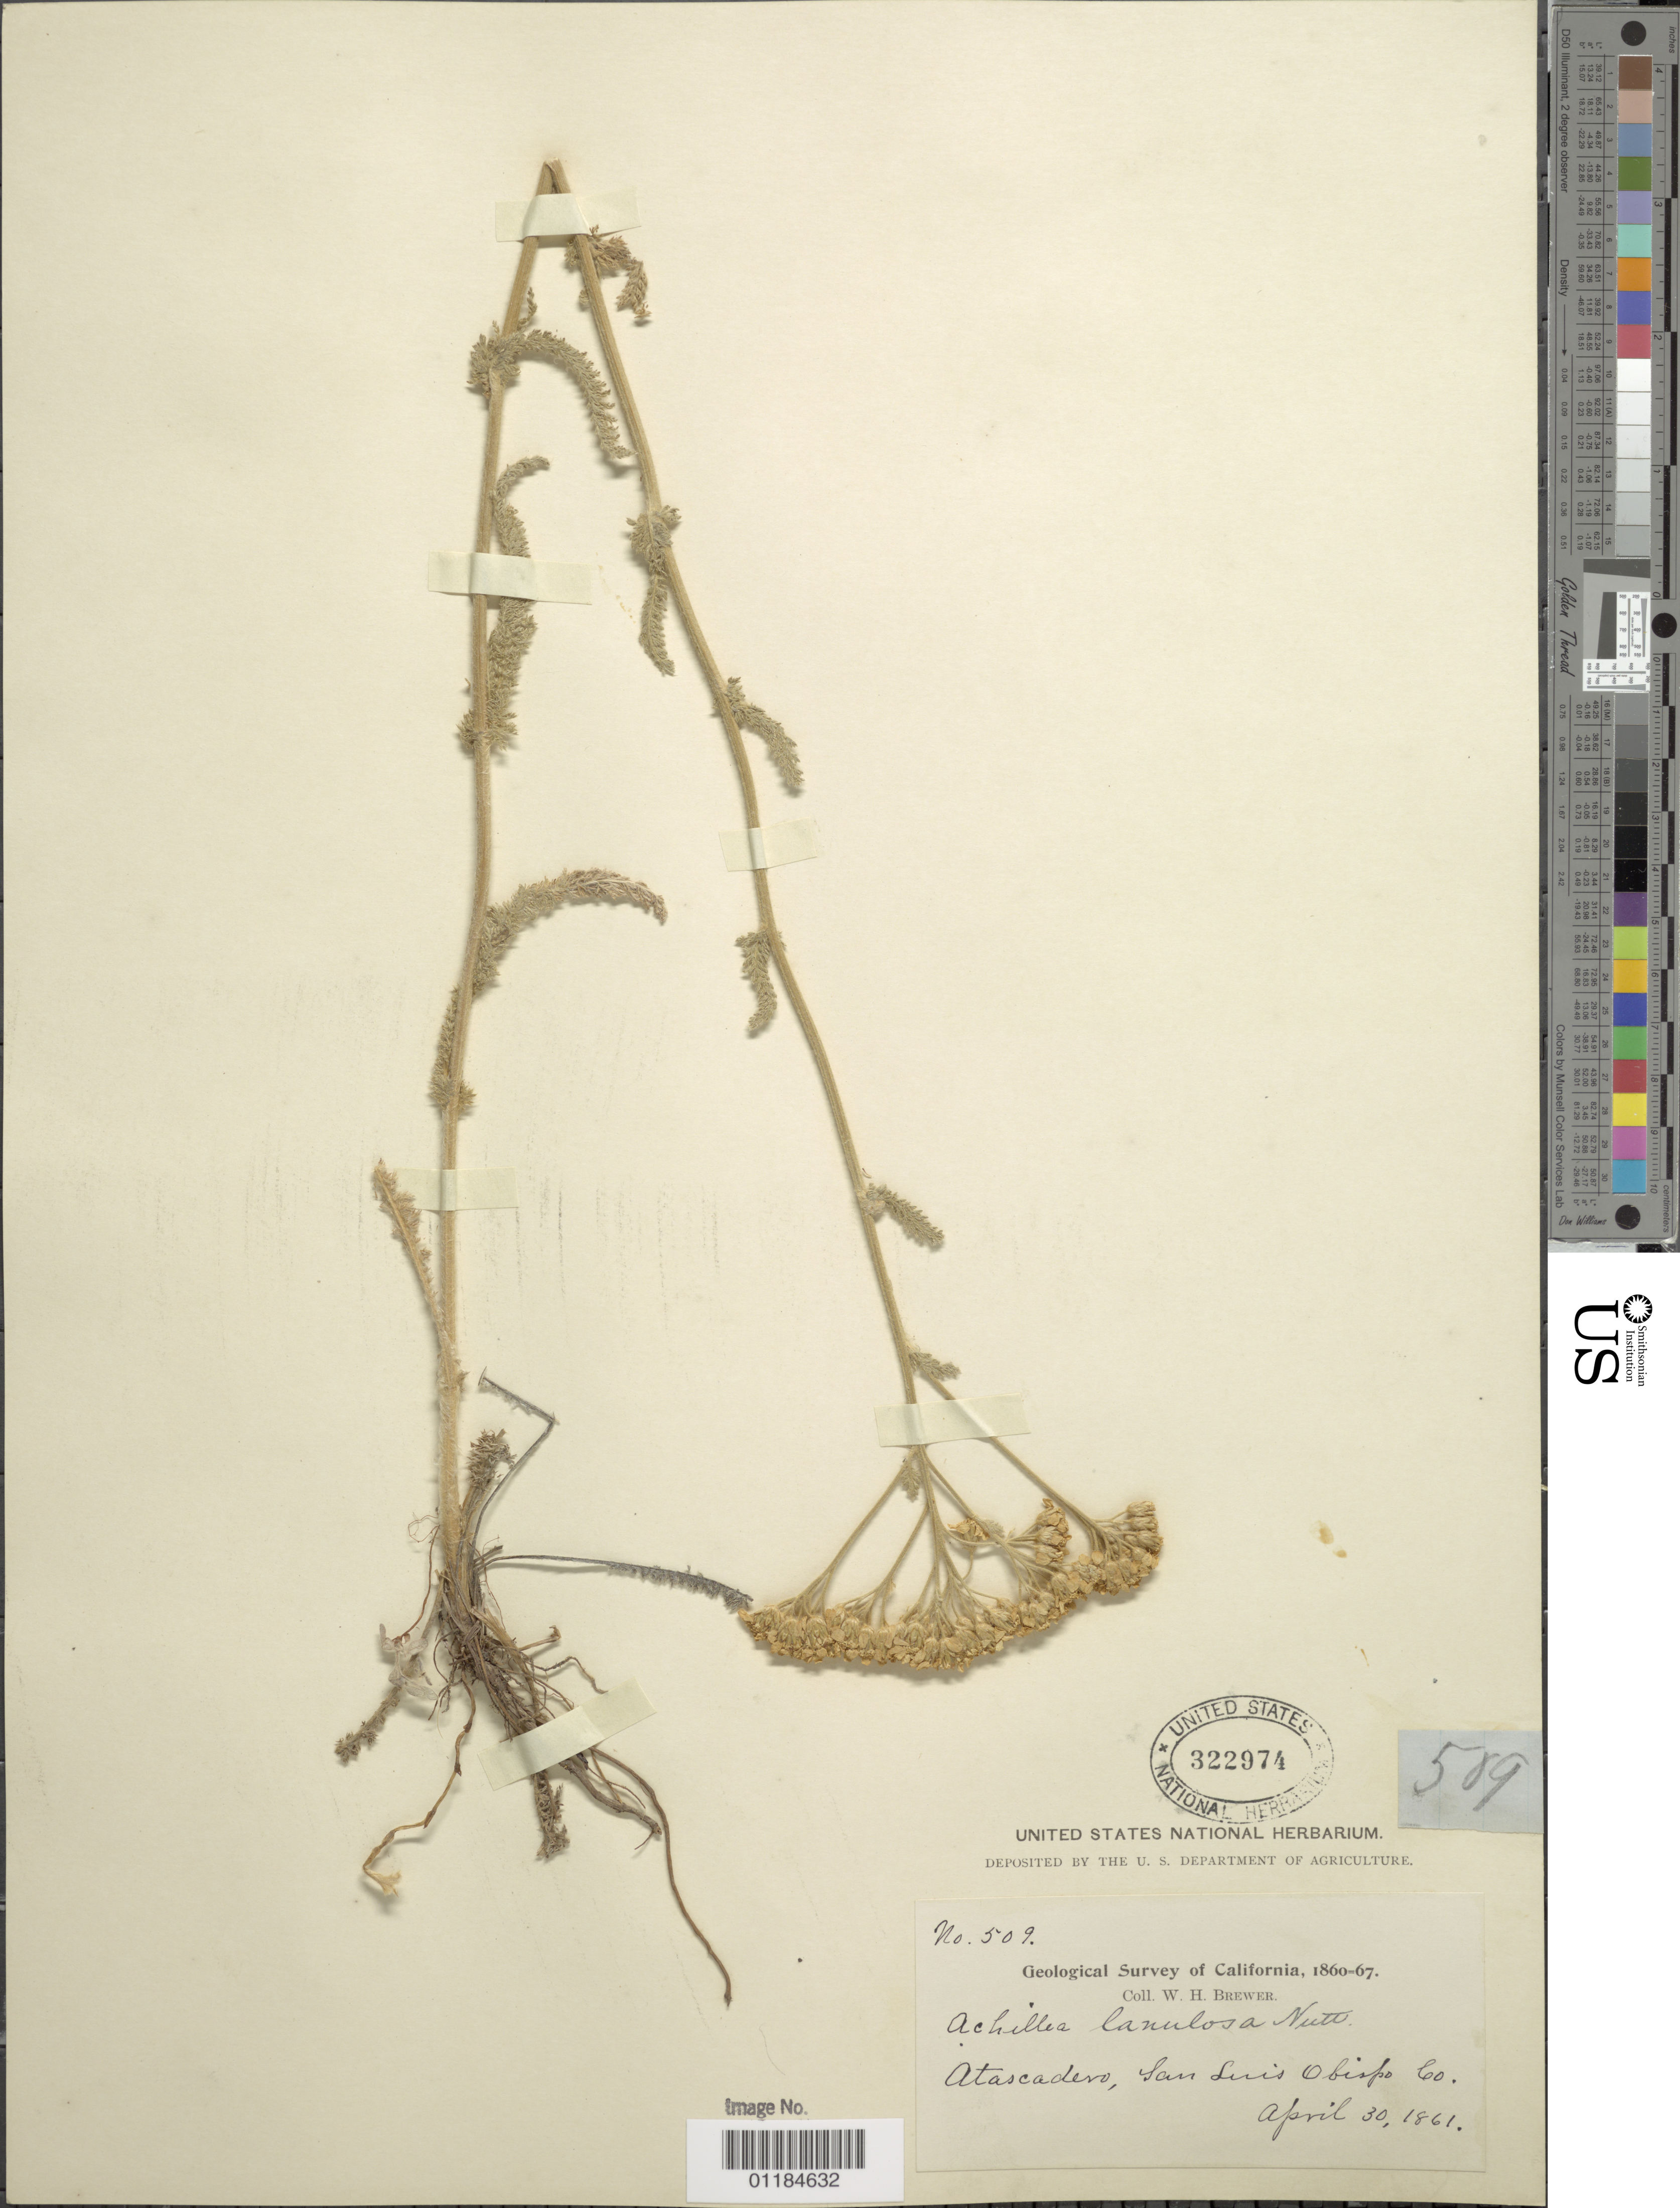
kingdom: Plantae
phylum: Tracheophyta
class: Magnoliopsida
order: Asterales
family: Asteraceae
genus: Achillea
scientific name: Achillea lanulosa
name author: Nutt.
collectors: W. H. Brewer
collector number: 509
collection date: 1861-04-30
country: United States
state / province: California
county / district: San Luis Obispo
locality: Atascadero.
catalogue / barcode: US 322974